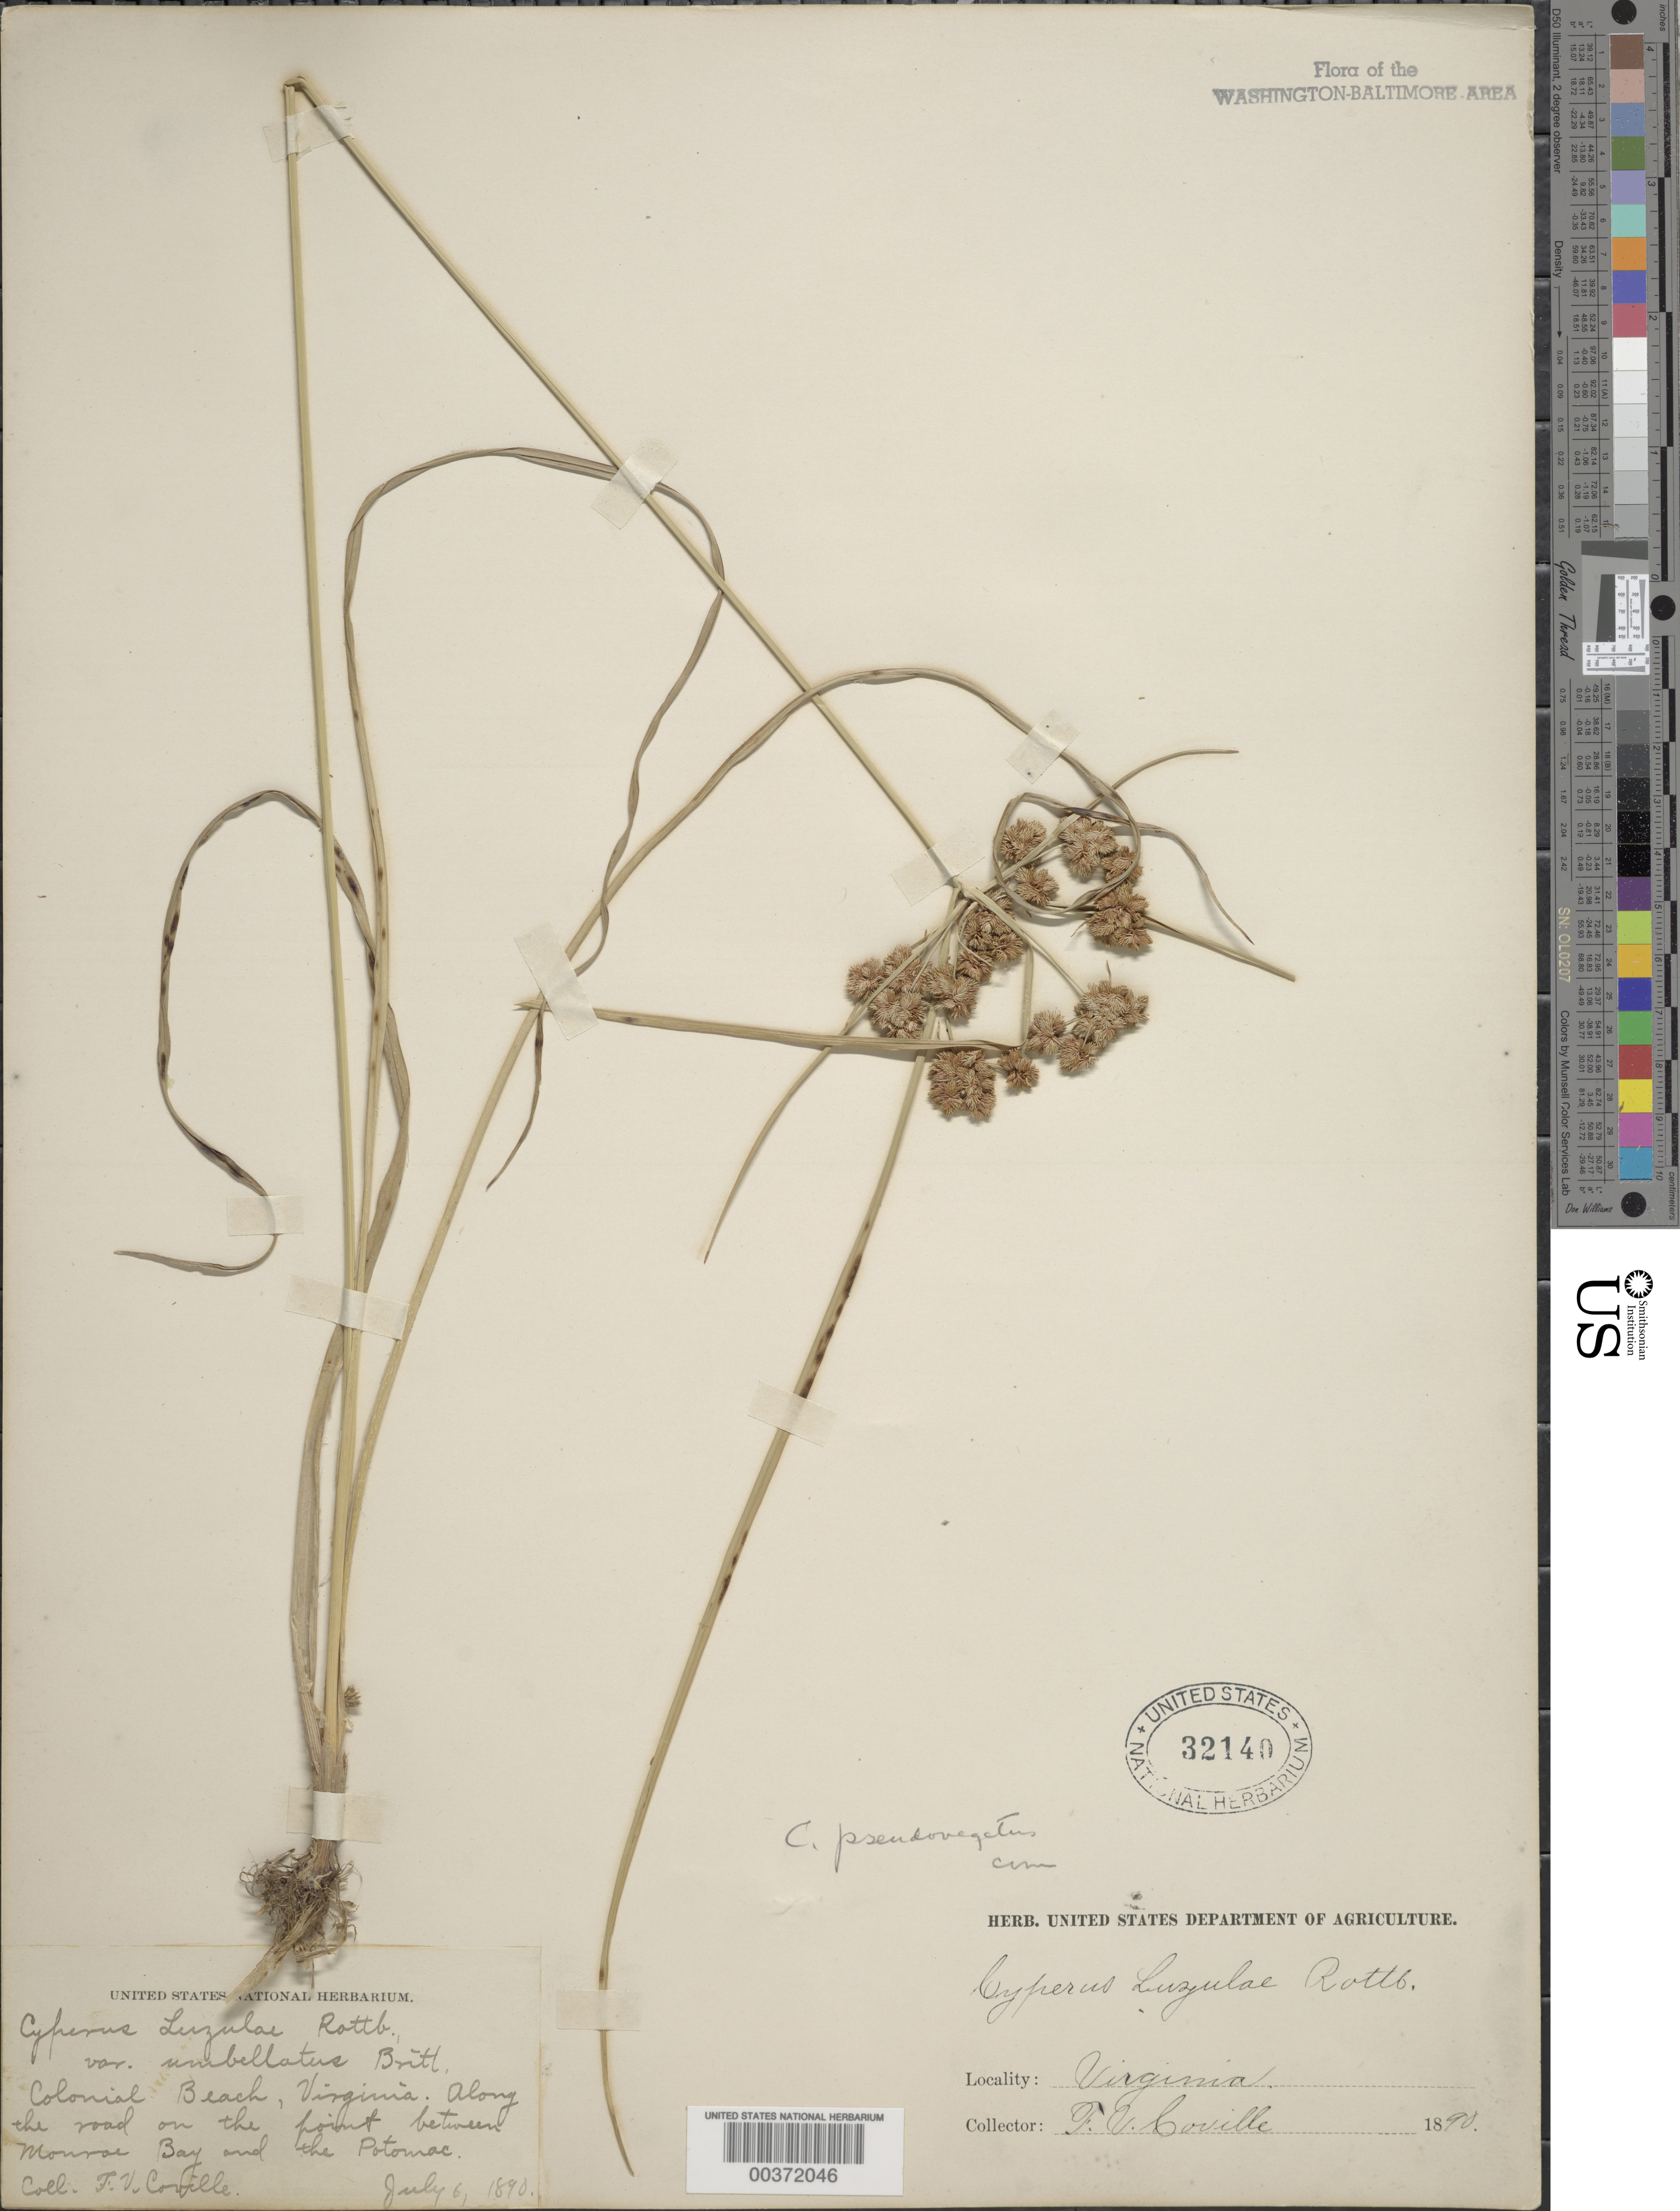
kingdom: Plantae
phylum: Tracheophyta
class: Liliopsida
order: Poales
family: Cyperaceae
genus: Cyperus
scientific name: Cyperus pseudovegetus Steud.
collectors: F. V. Coville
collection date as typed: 06 Jul 1890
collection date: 1890-07-06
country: United States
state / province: Virginia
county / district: Westmoreland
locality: Colonial Beach, between Monroe Bay and the Potomac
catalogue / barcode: US 32140